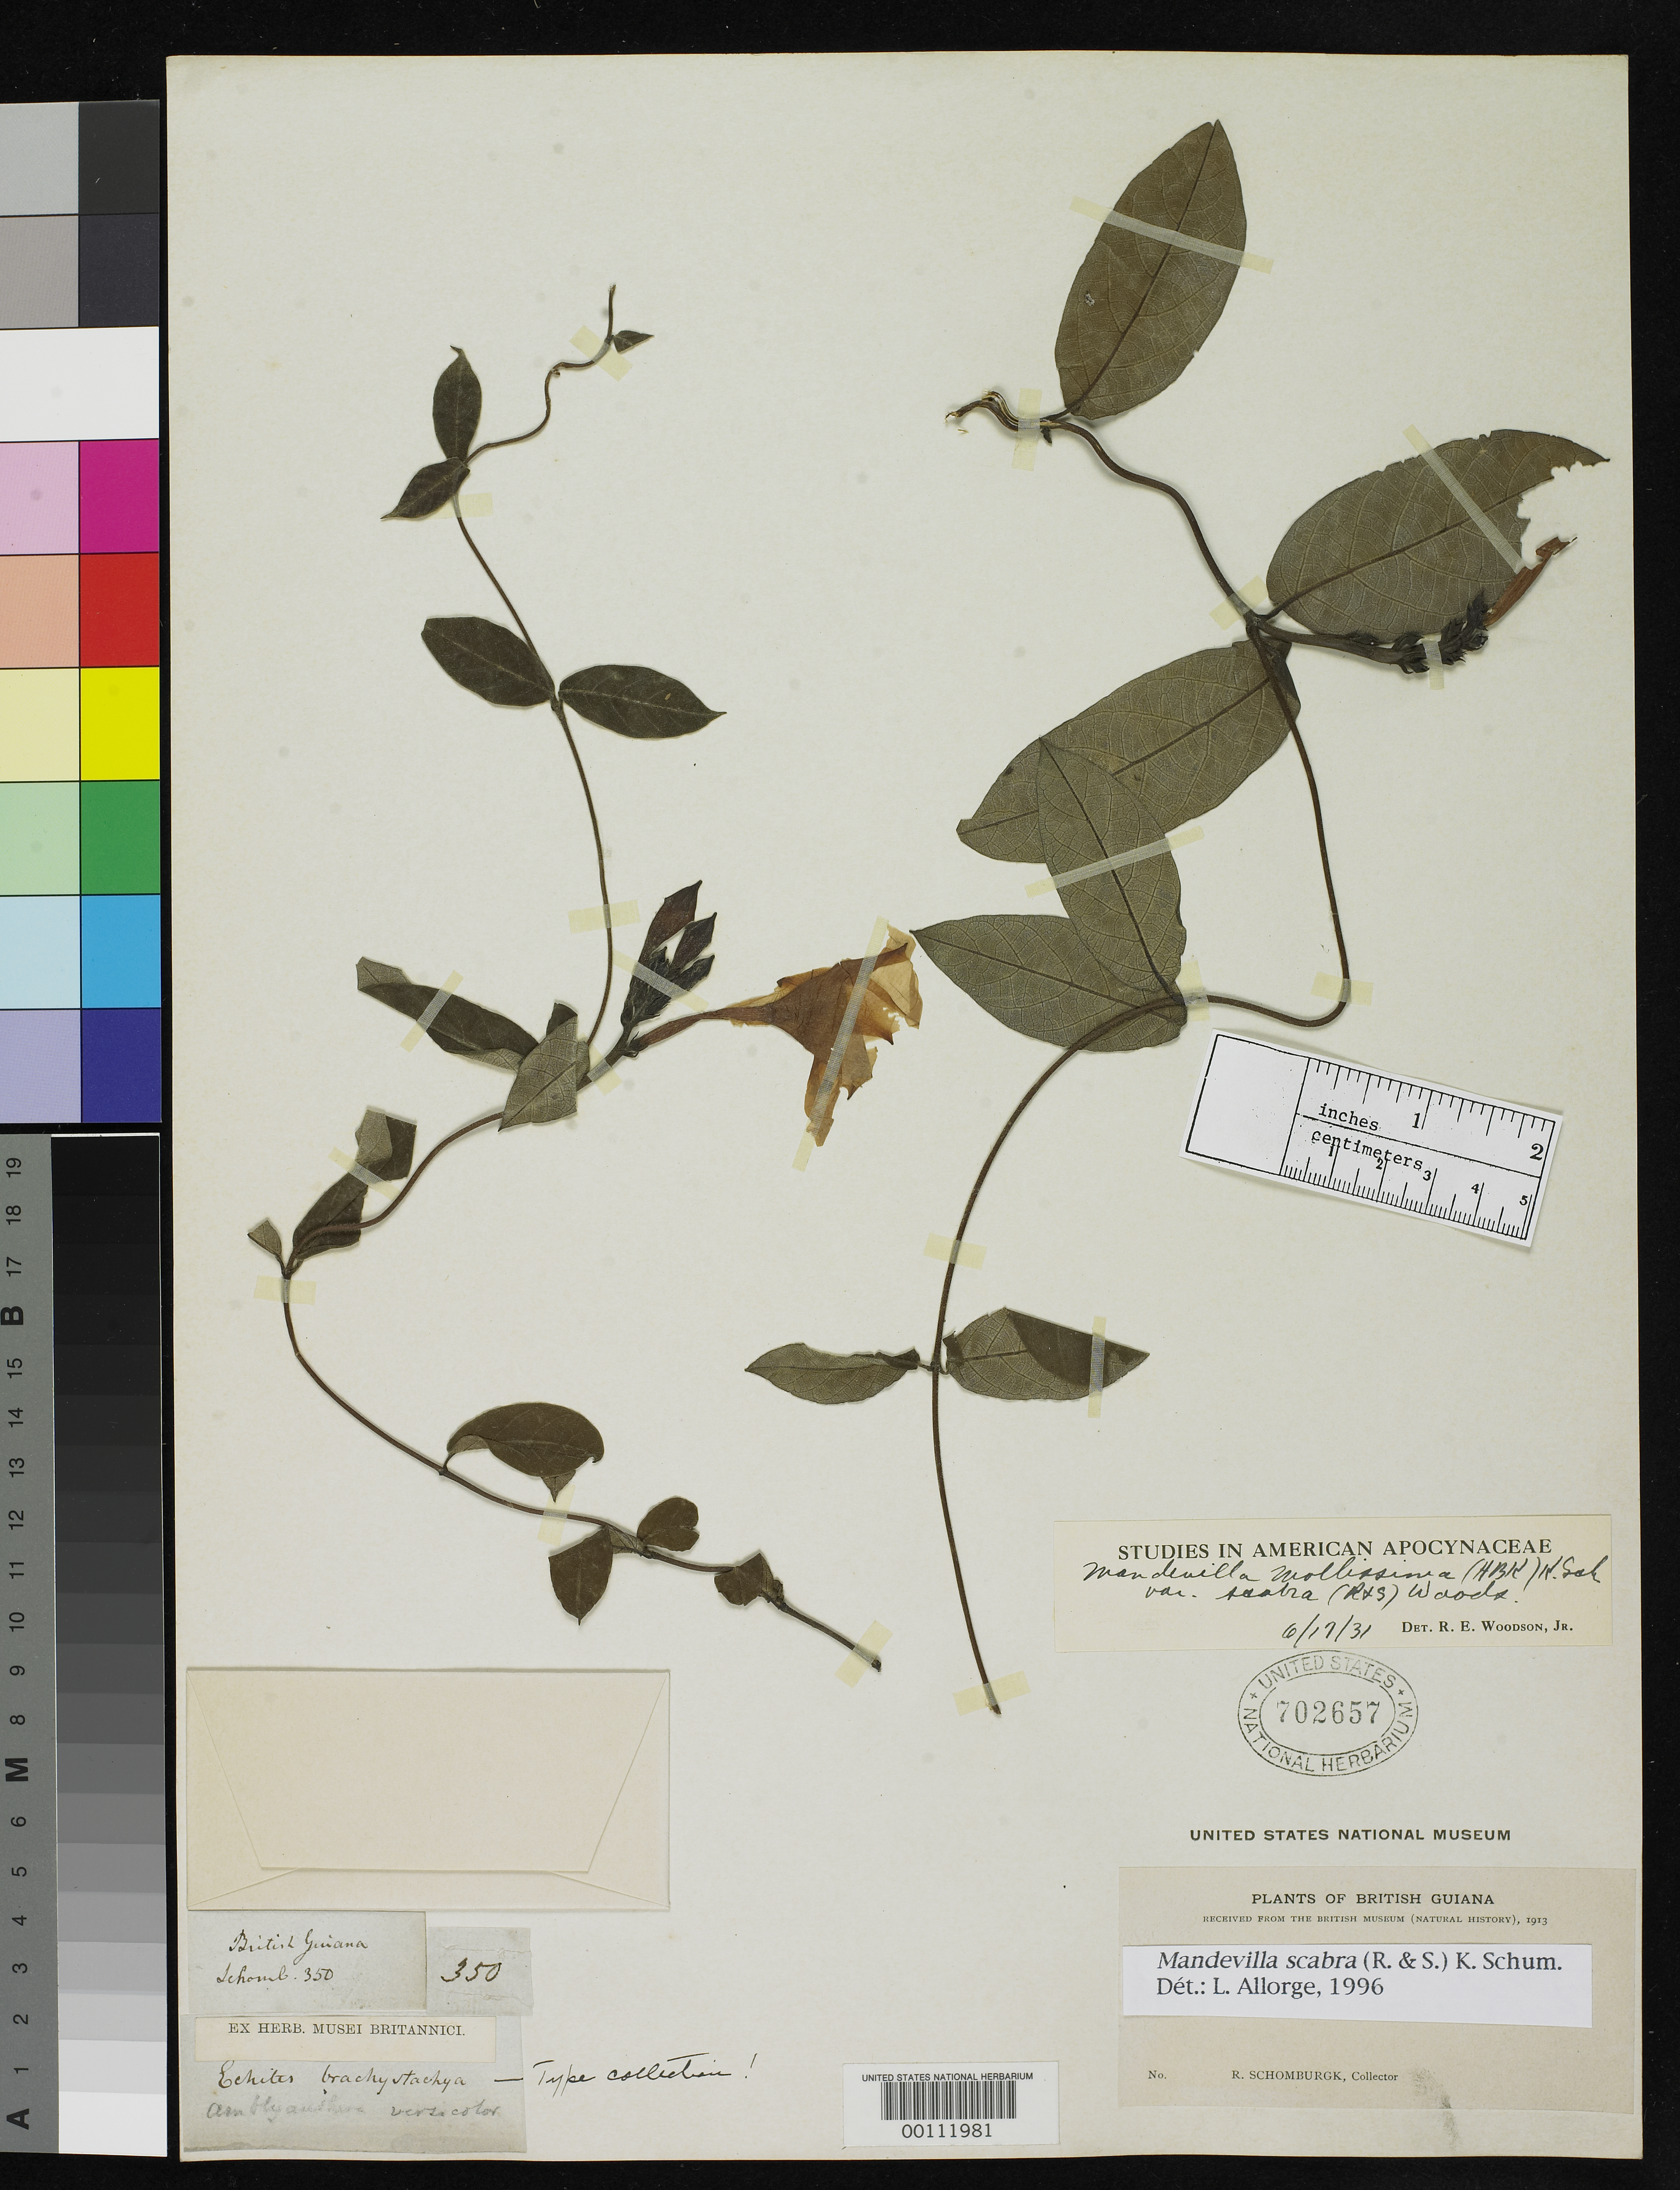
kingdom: Plantae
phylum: Tracheophyta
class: Magnoliopsida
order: Gentianales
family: Apocynaceae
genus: Echites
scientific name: Echites brachystachya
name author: Benth.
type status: Isotype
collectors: M. R. Schomburgk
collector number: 350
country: Guyana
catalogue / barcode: US 702657